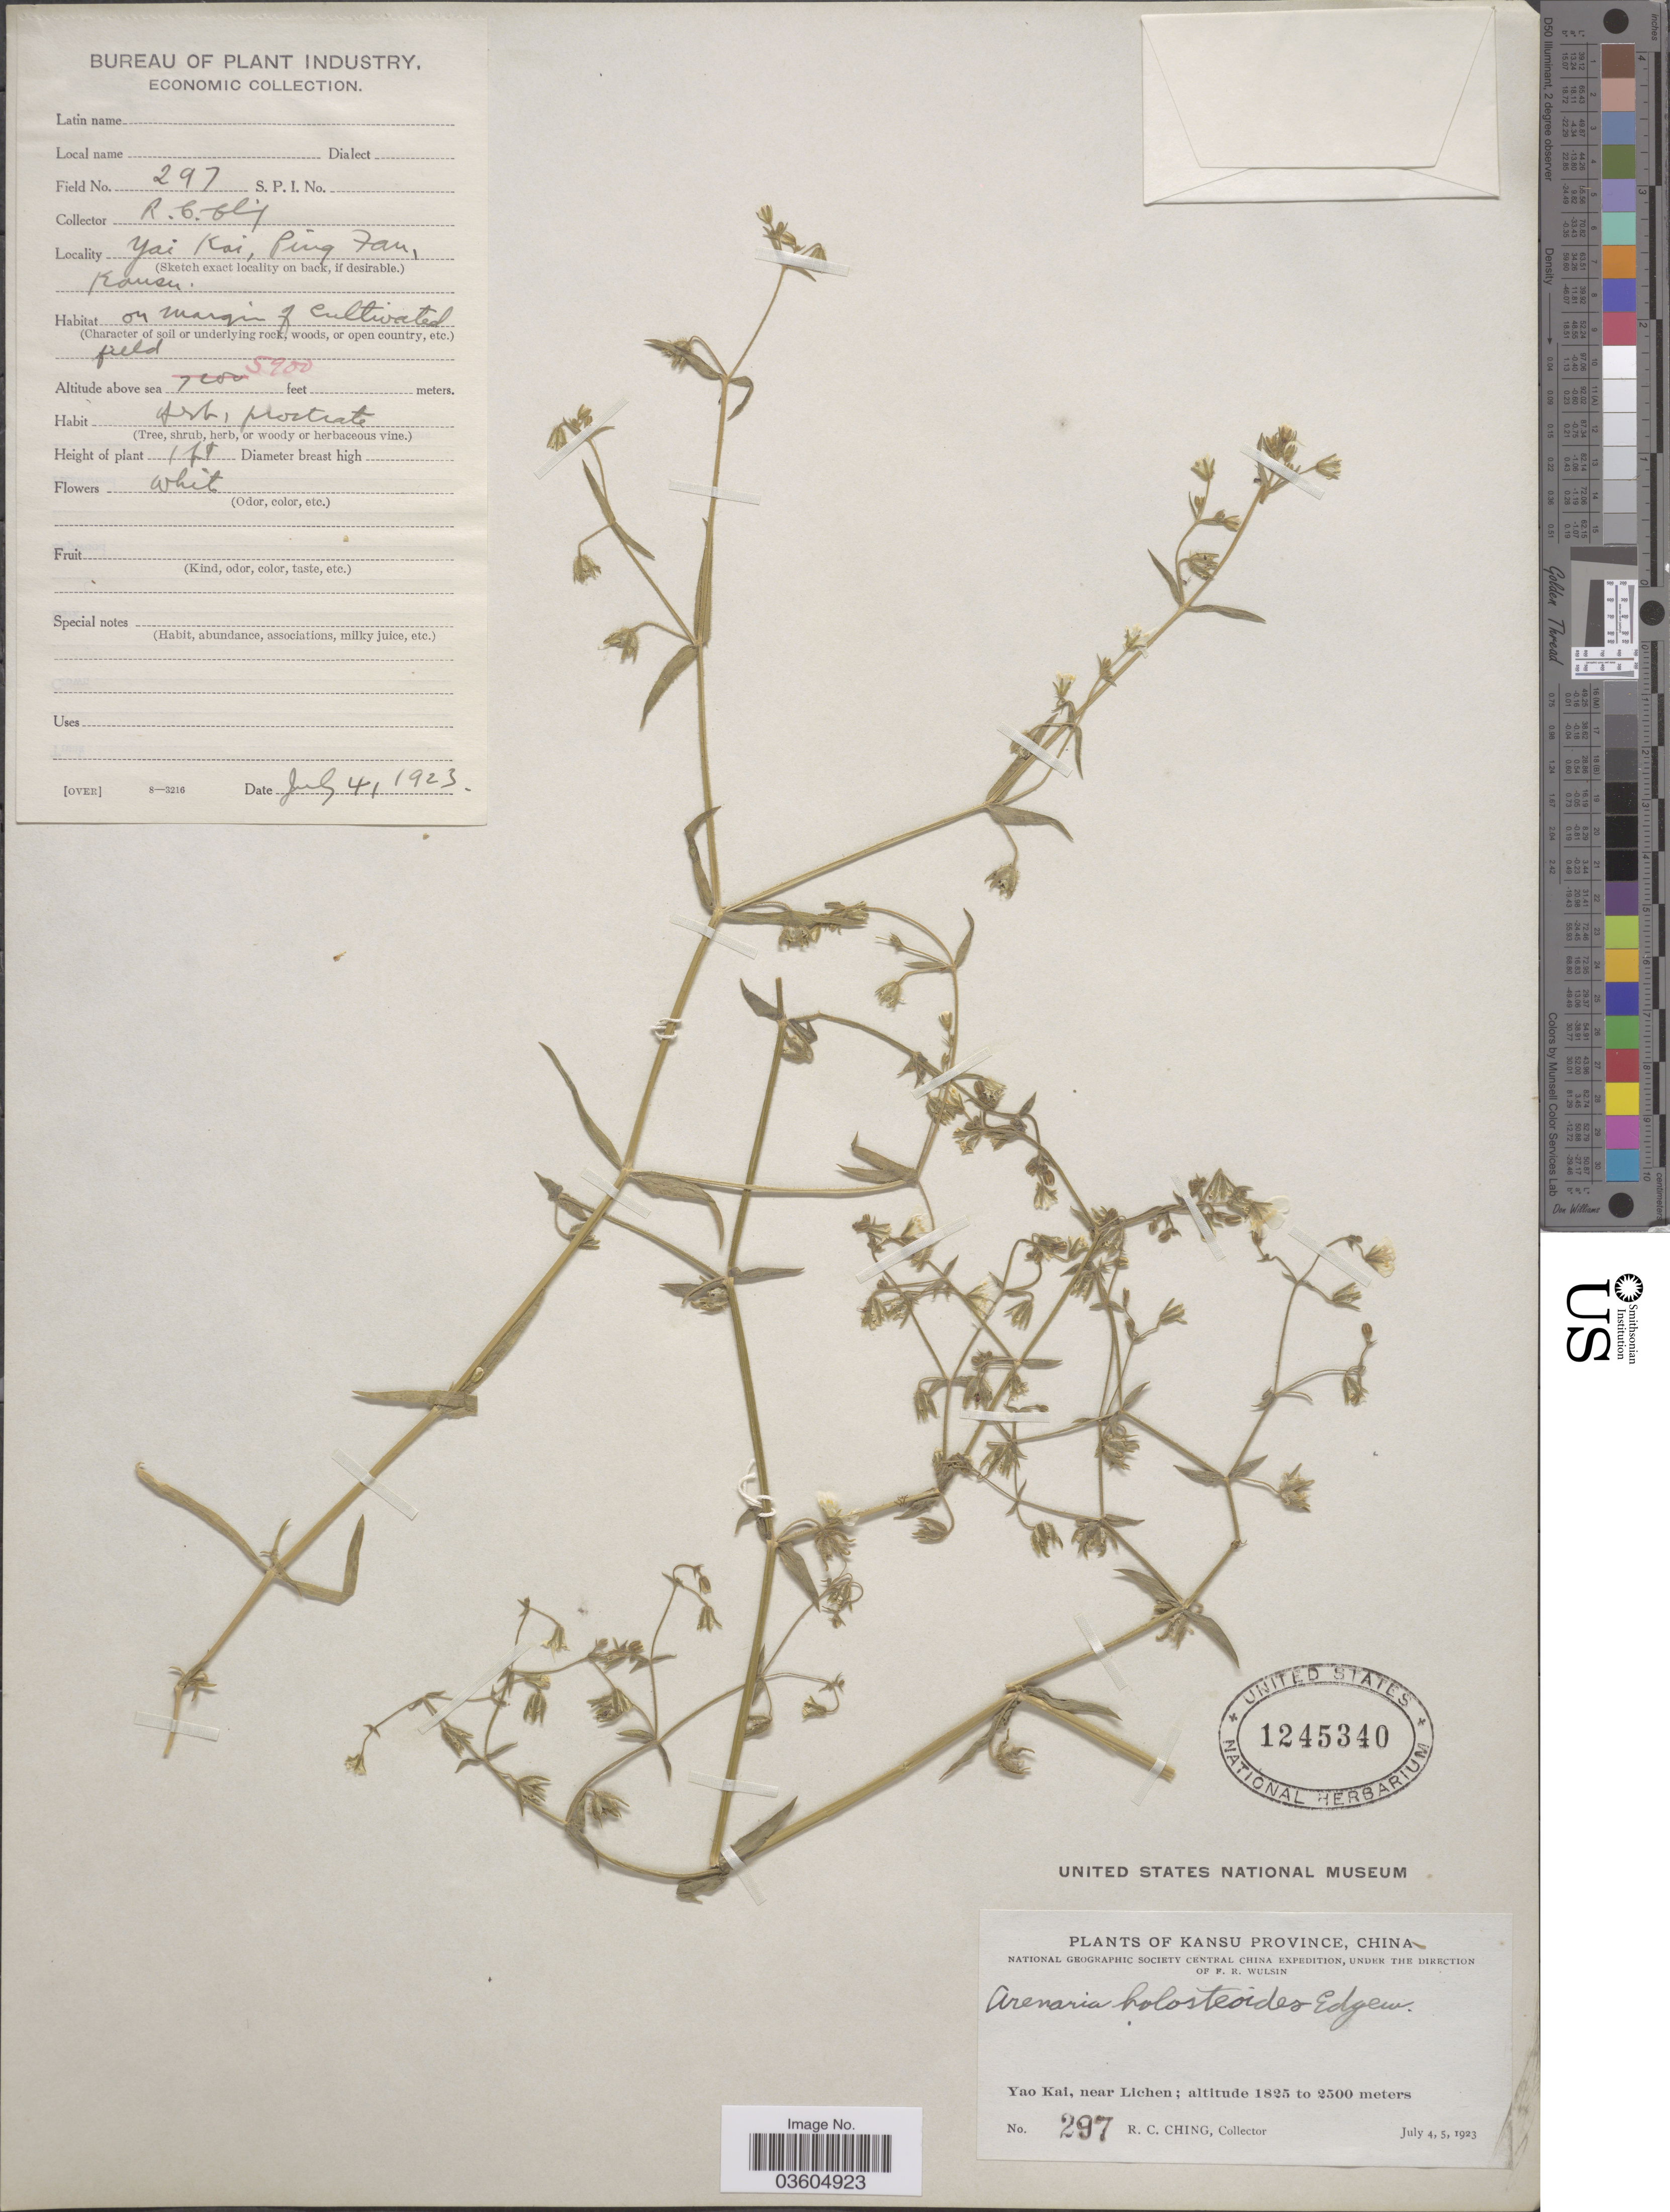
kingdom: Plantae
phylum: Tracheophyta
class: Magnoliopsida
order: Caryophyllales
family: Caryophyllaceae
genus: Lepyrodiclis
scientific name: Lepyrodiclis holosteoides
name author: (C.A. Mey.) Fenzl ex Fisch. & C.A. Mey.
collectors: R. C. Ching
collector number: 297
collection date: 1923-07-04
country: China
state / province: Gansu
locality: Kansu Province. Yao Kai, near Lichen. Ping Fan.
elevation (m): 5900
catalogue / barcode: US 1245340